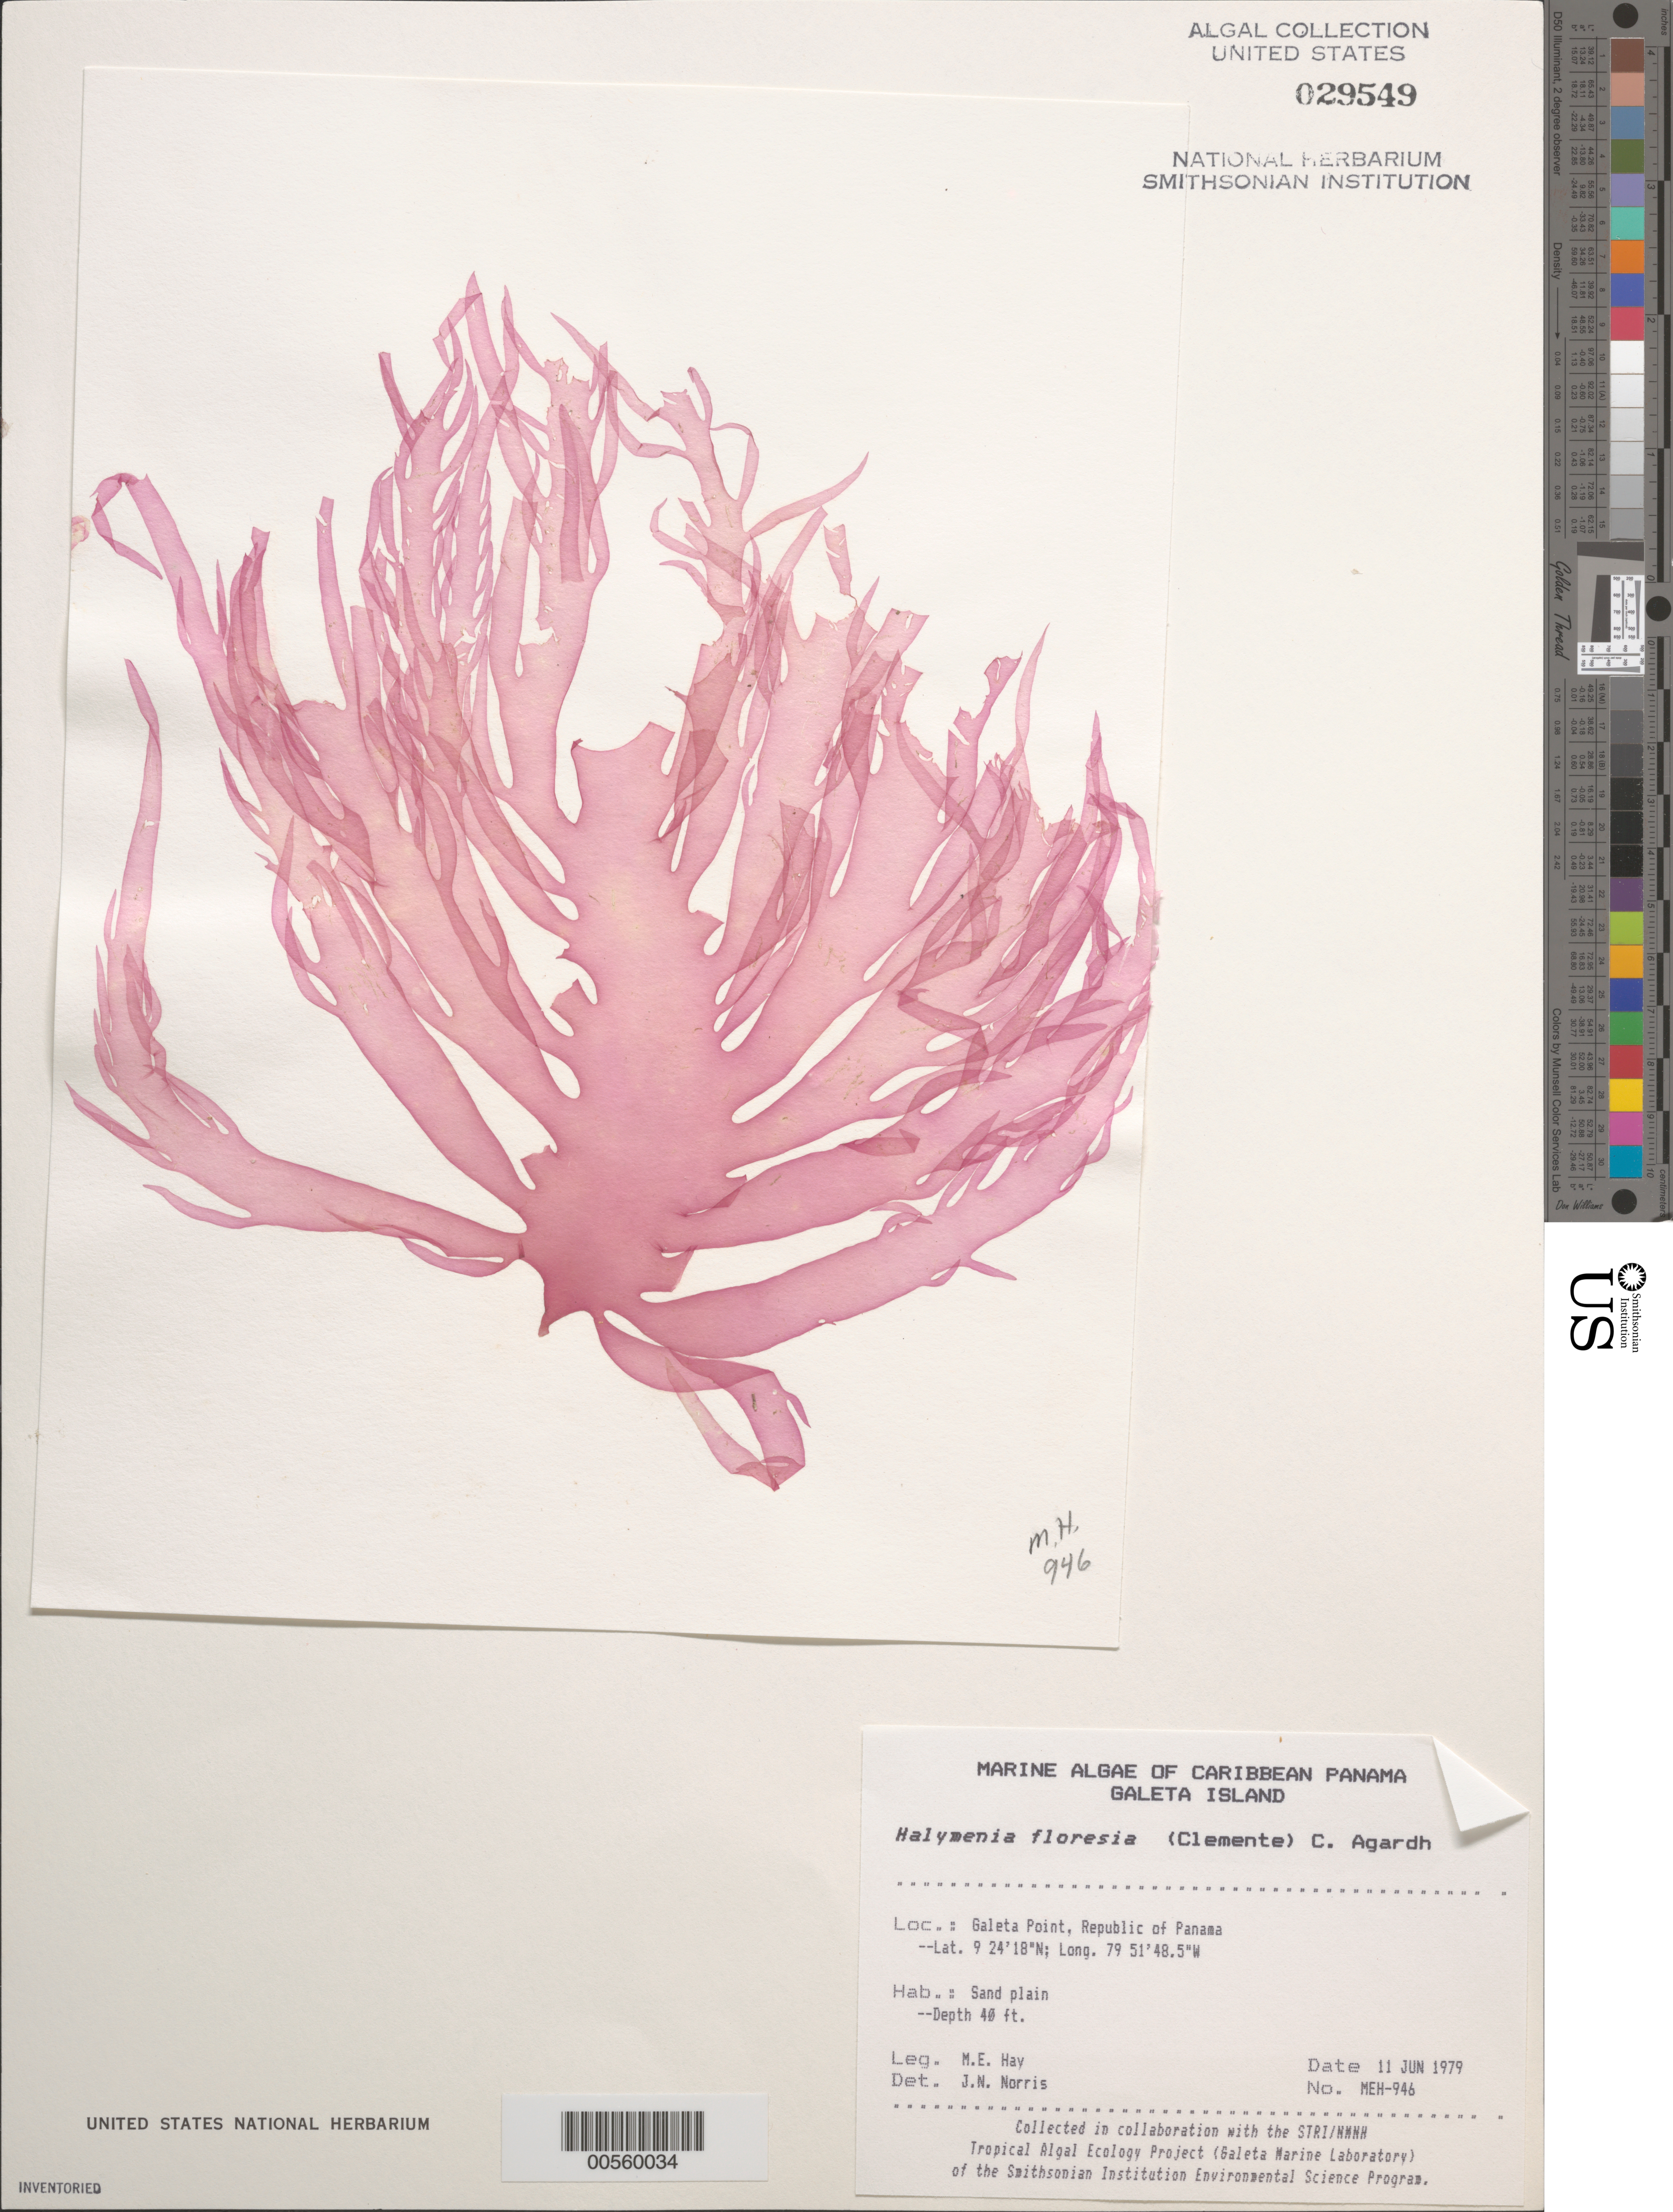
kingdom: Plantae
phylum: Rhodophyta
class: Florideophyceae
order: Halymeniales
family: Halymeniaceae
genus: Halymenia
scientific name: Halymenia floresii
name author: (Clemente) C. Agardh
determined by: Norris, James N.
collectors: M. E. Hay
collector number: MEH-946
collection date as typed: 11 Jun 1979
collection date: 1979-06-11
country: Panama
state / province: Colón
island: Galeta Island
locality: Galeta Point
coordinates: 9 24' 18" N, 79 51' 48.5" W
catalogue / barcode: US 29549